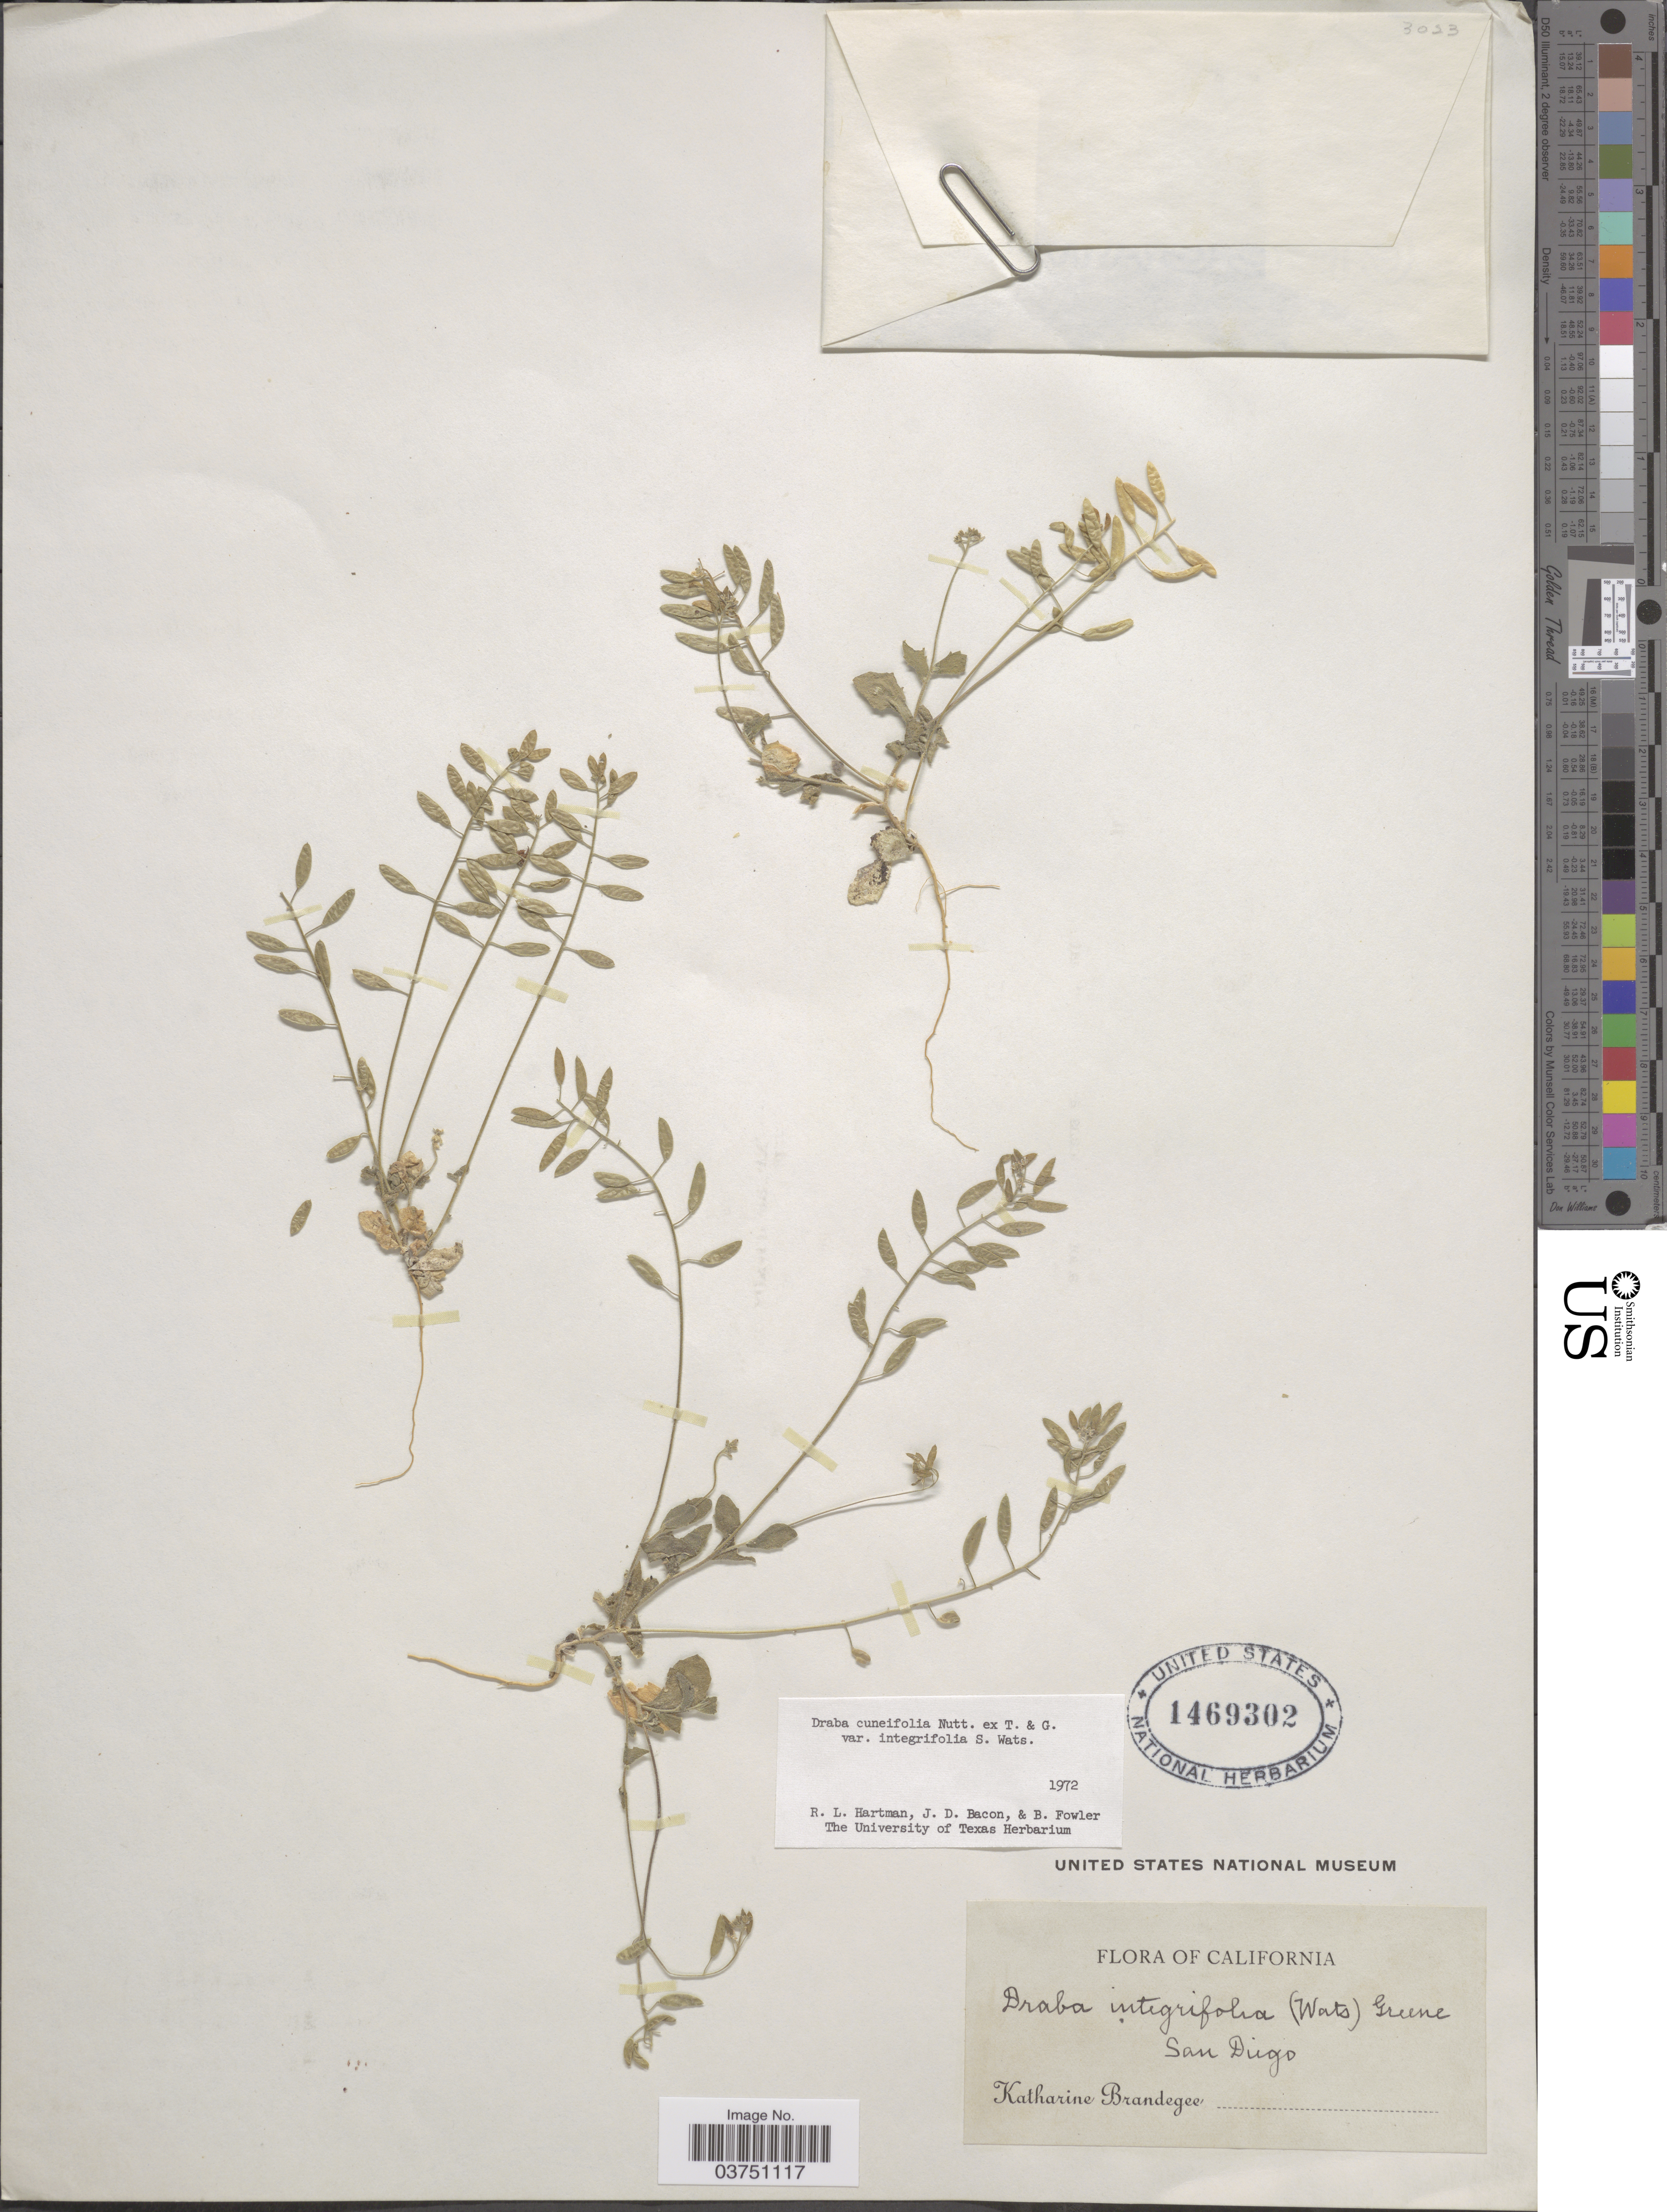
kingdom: Plantae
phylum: Tracheophyta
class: Magnoliopsida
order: Brassicales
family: Brassicaceae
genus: Draba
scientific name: Draba cuneifolia var. integrifolia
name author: S. Watson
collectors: M. K. Brandegee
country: United States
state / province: California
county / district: San Diego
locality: San Diego.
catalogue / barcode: US 1469302